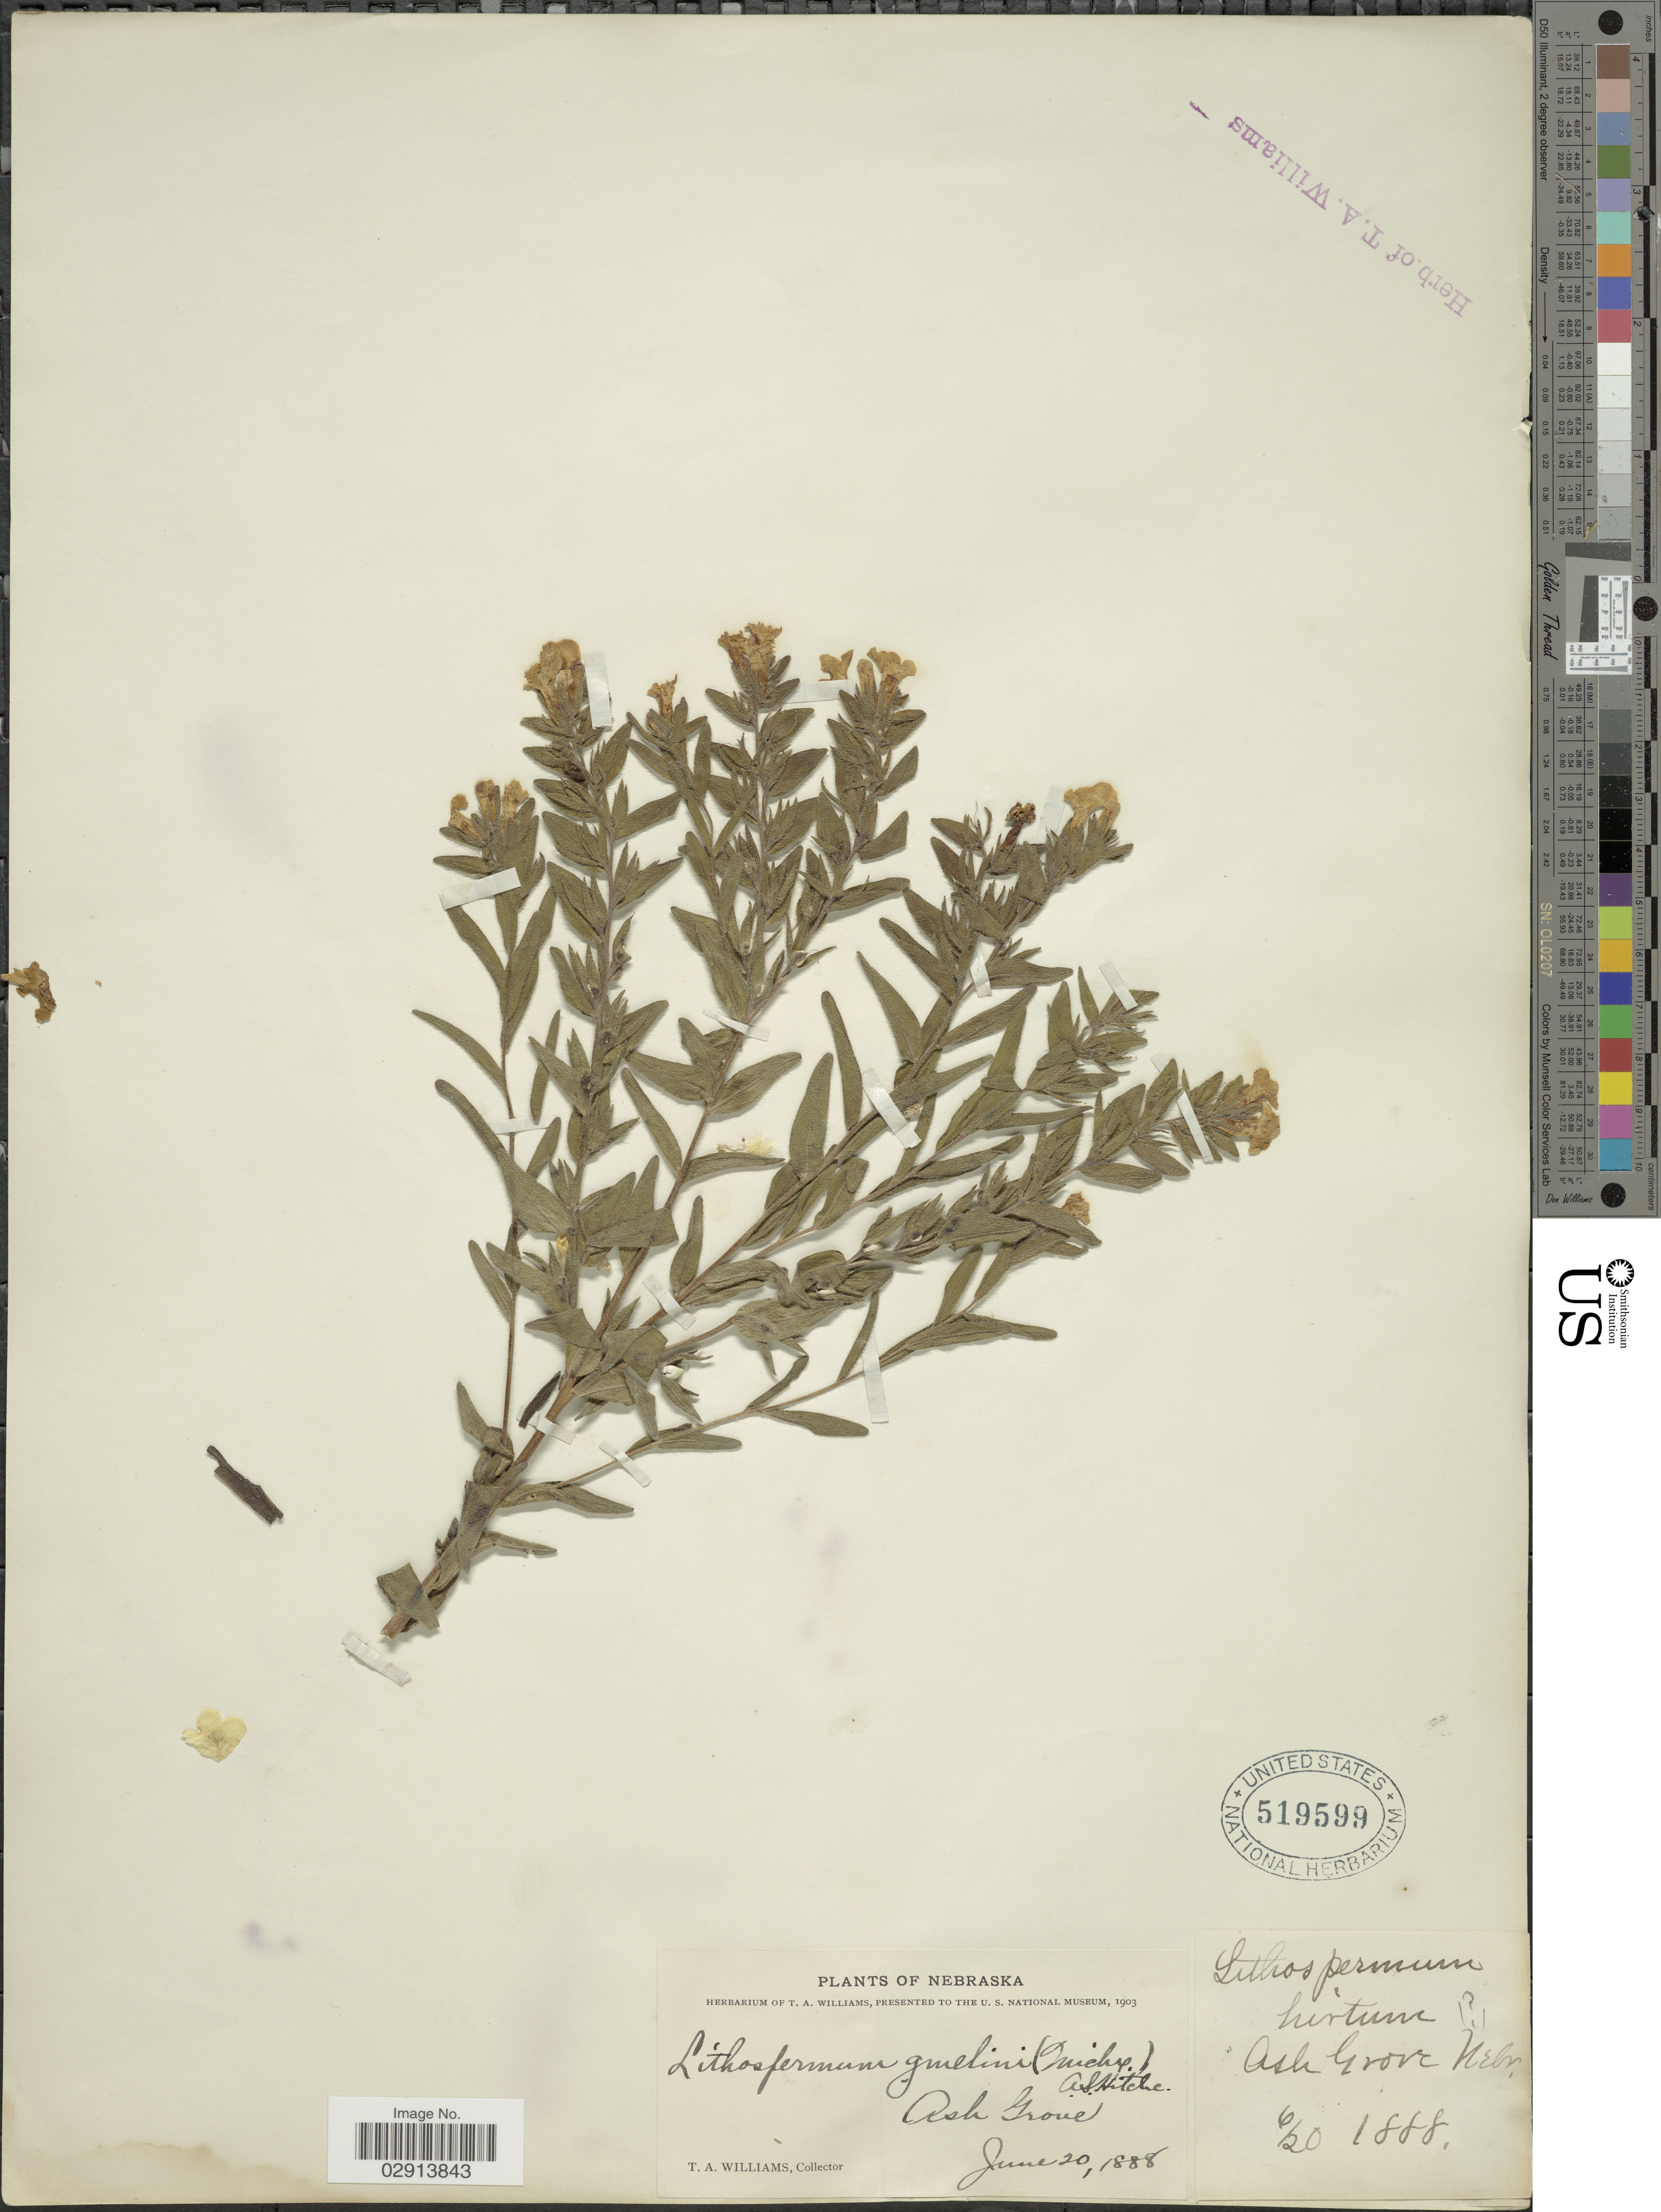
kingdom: Plantae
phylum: Tracheophyta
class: Magnoliopsida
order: Boraginales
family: Boraginaceae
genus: Lithospermum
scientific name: Lithospermum caroliniense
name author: (J.F. Gmel.) MacMill.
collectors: T. Williams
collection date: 1888-06-20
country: United States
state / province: Nebraska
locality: Ash Grove.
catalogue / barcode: US 519599